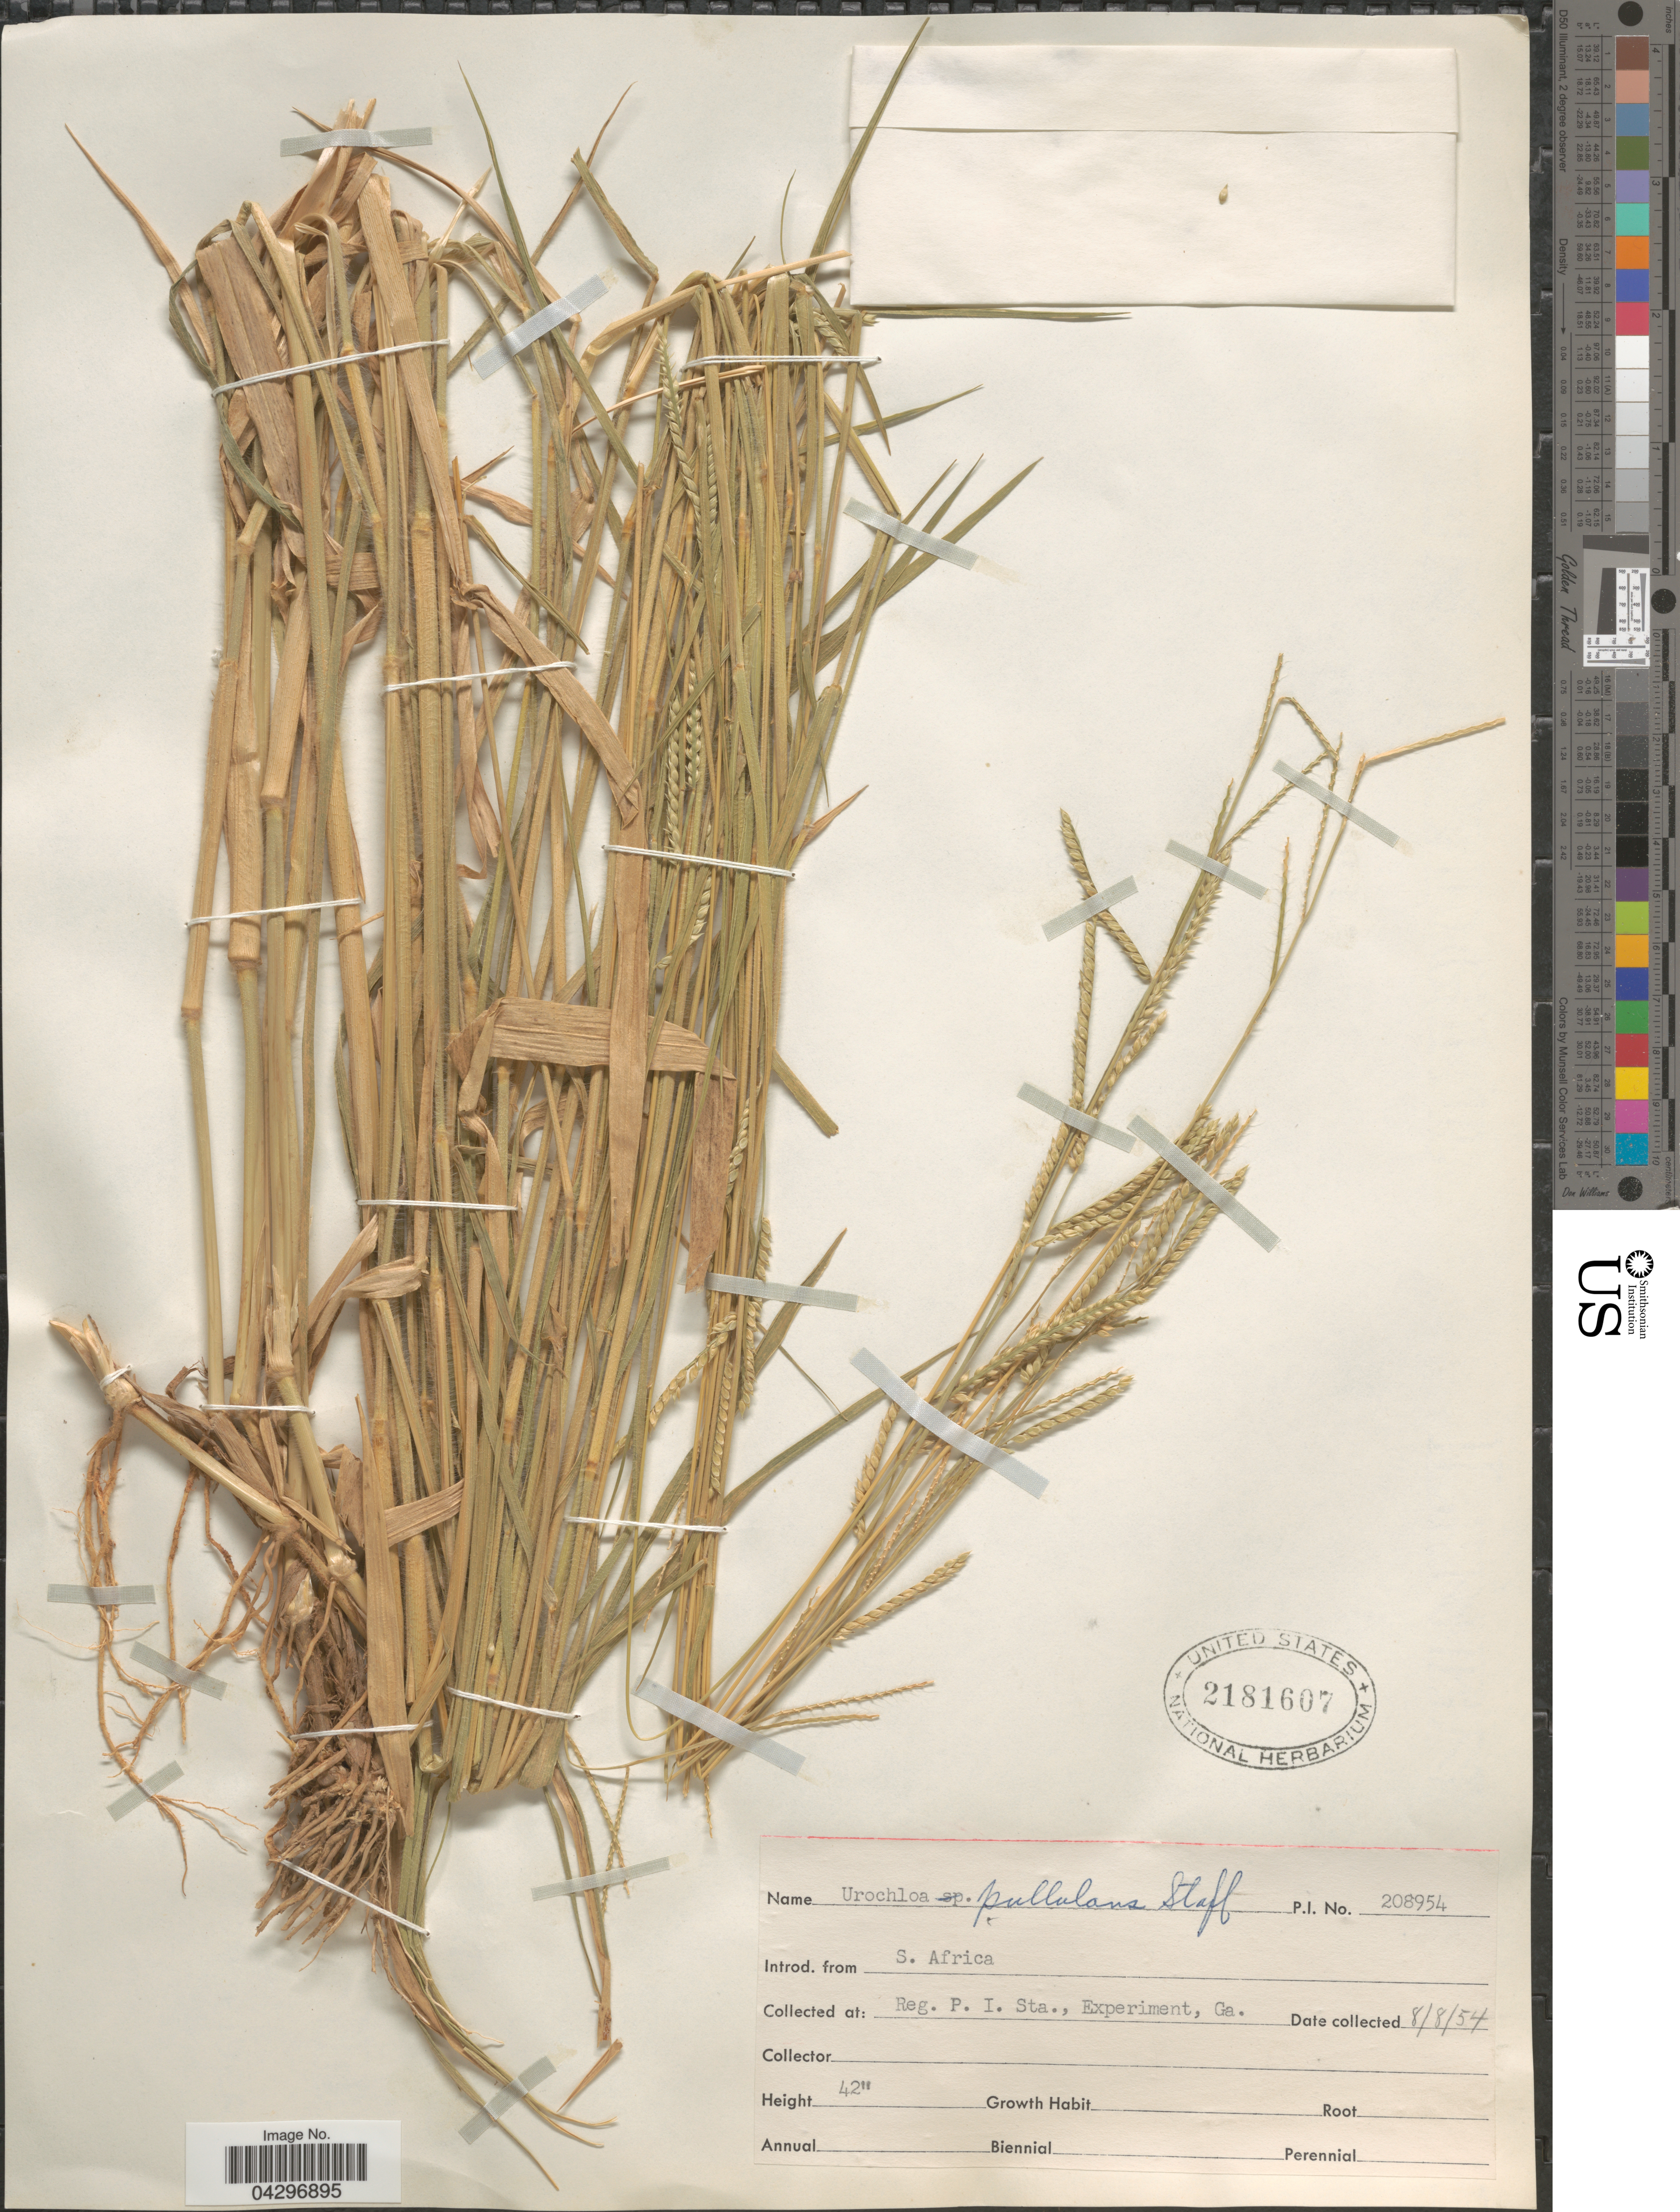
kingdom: Plantae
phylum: Tracheophyta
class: Liliopsida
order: Poales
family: Poaceae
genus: Urochloa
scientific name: Urochloa mosambicensis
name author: (Hack.) Dandy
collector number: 208954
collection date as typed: Transcribed d/m/y: 8/8/54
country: United States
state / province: Georgia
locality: Reg. P. I. Sta., Experiment.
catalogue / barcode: US 2181607